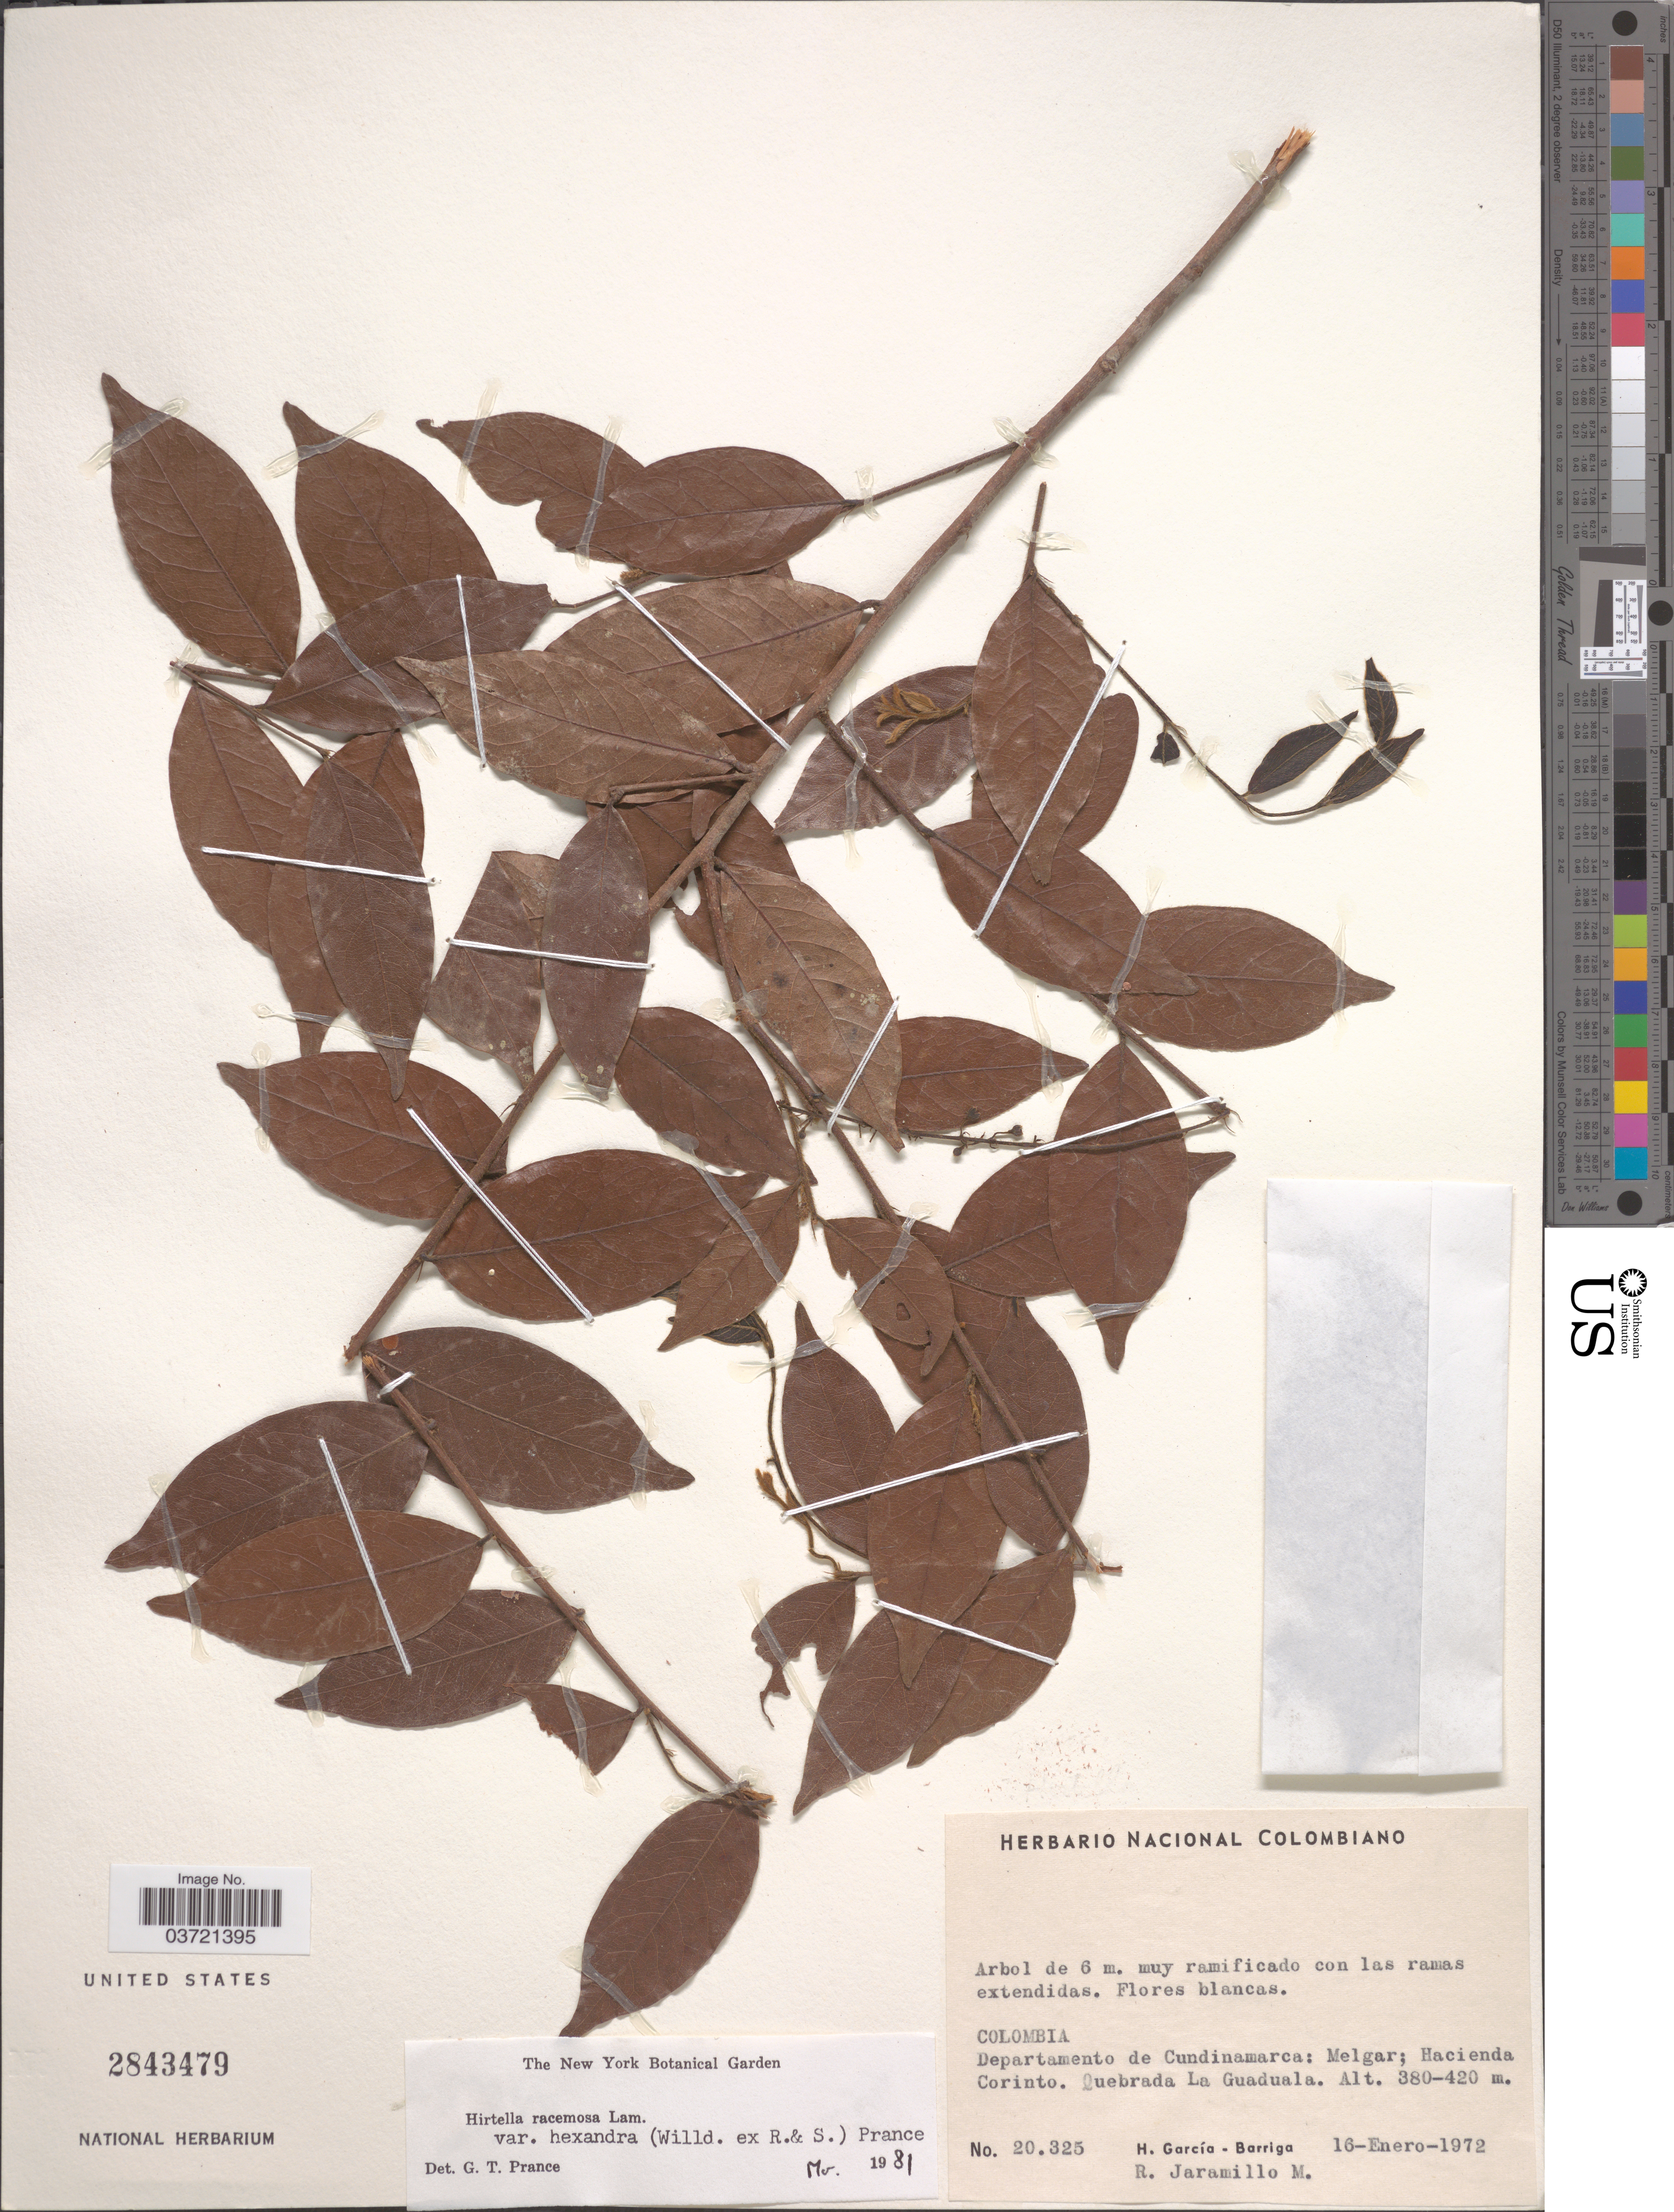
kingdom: Plantae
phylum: Tracheophyta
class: Magnoliopsida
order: Malpighiales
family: Chrysobalanaceae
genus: Hirtella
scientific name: Hirtella racemosa var. hexandra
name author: (Willd. ex Roem. & Schult.) Prance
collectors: H. García Barriga & R. Jaramillo M.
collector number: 20325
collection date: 1972-01-16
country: Colombia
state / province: Cundinamarca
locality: Departamento de Cundinamarca: Melgar; Hacienda Corinto. Quebrada La Guaduala.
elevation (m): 380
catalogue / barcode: US 2843479